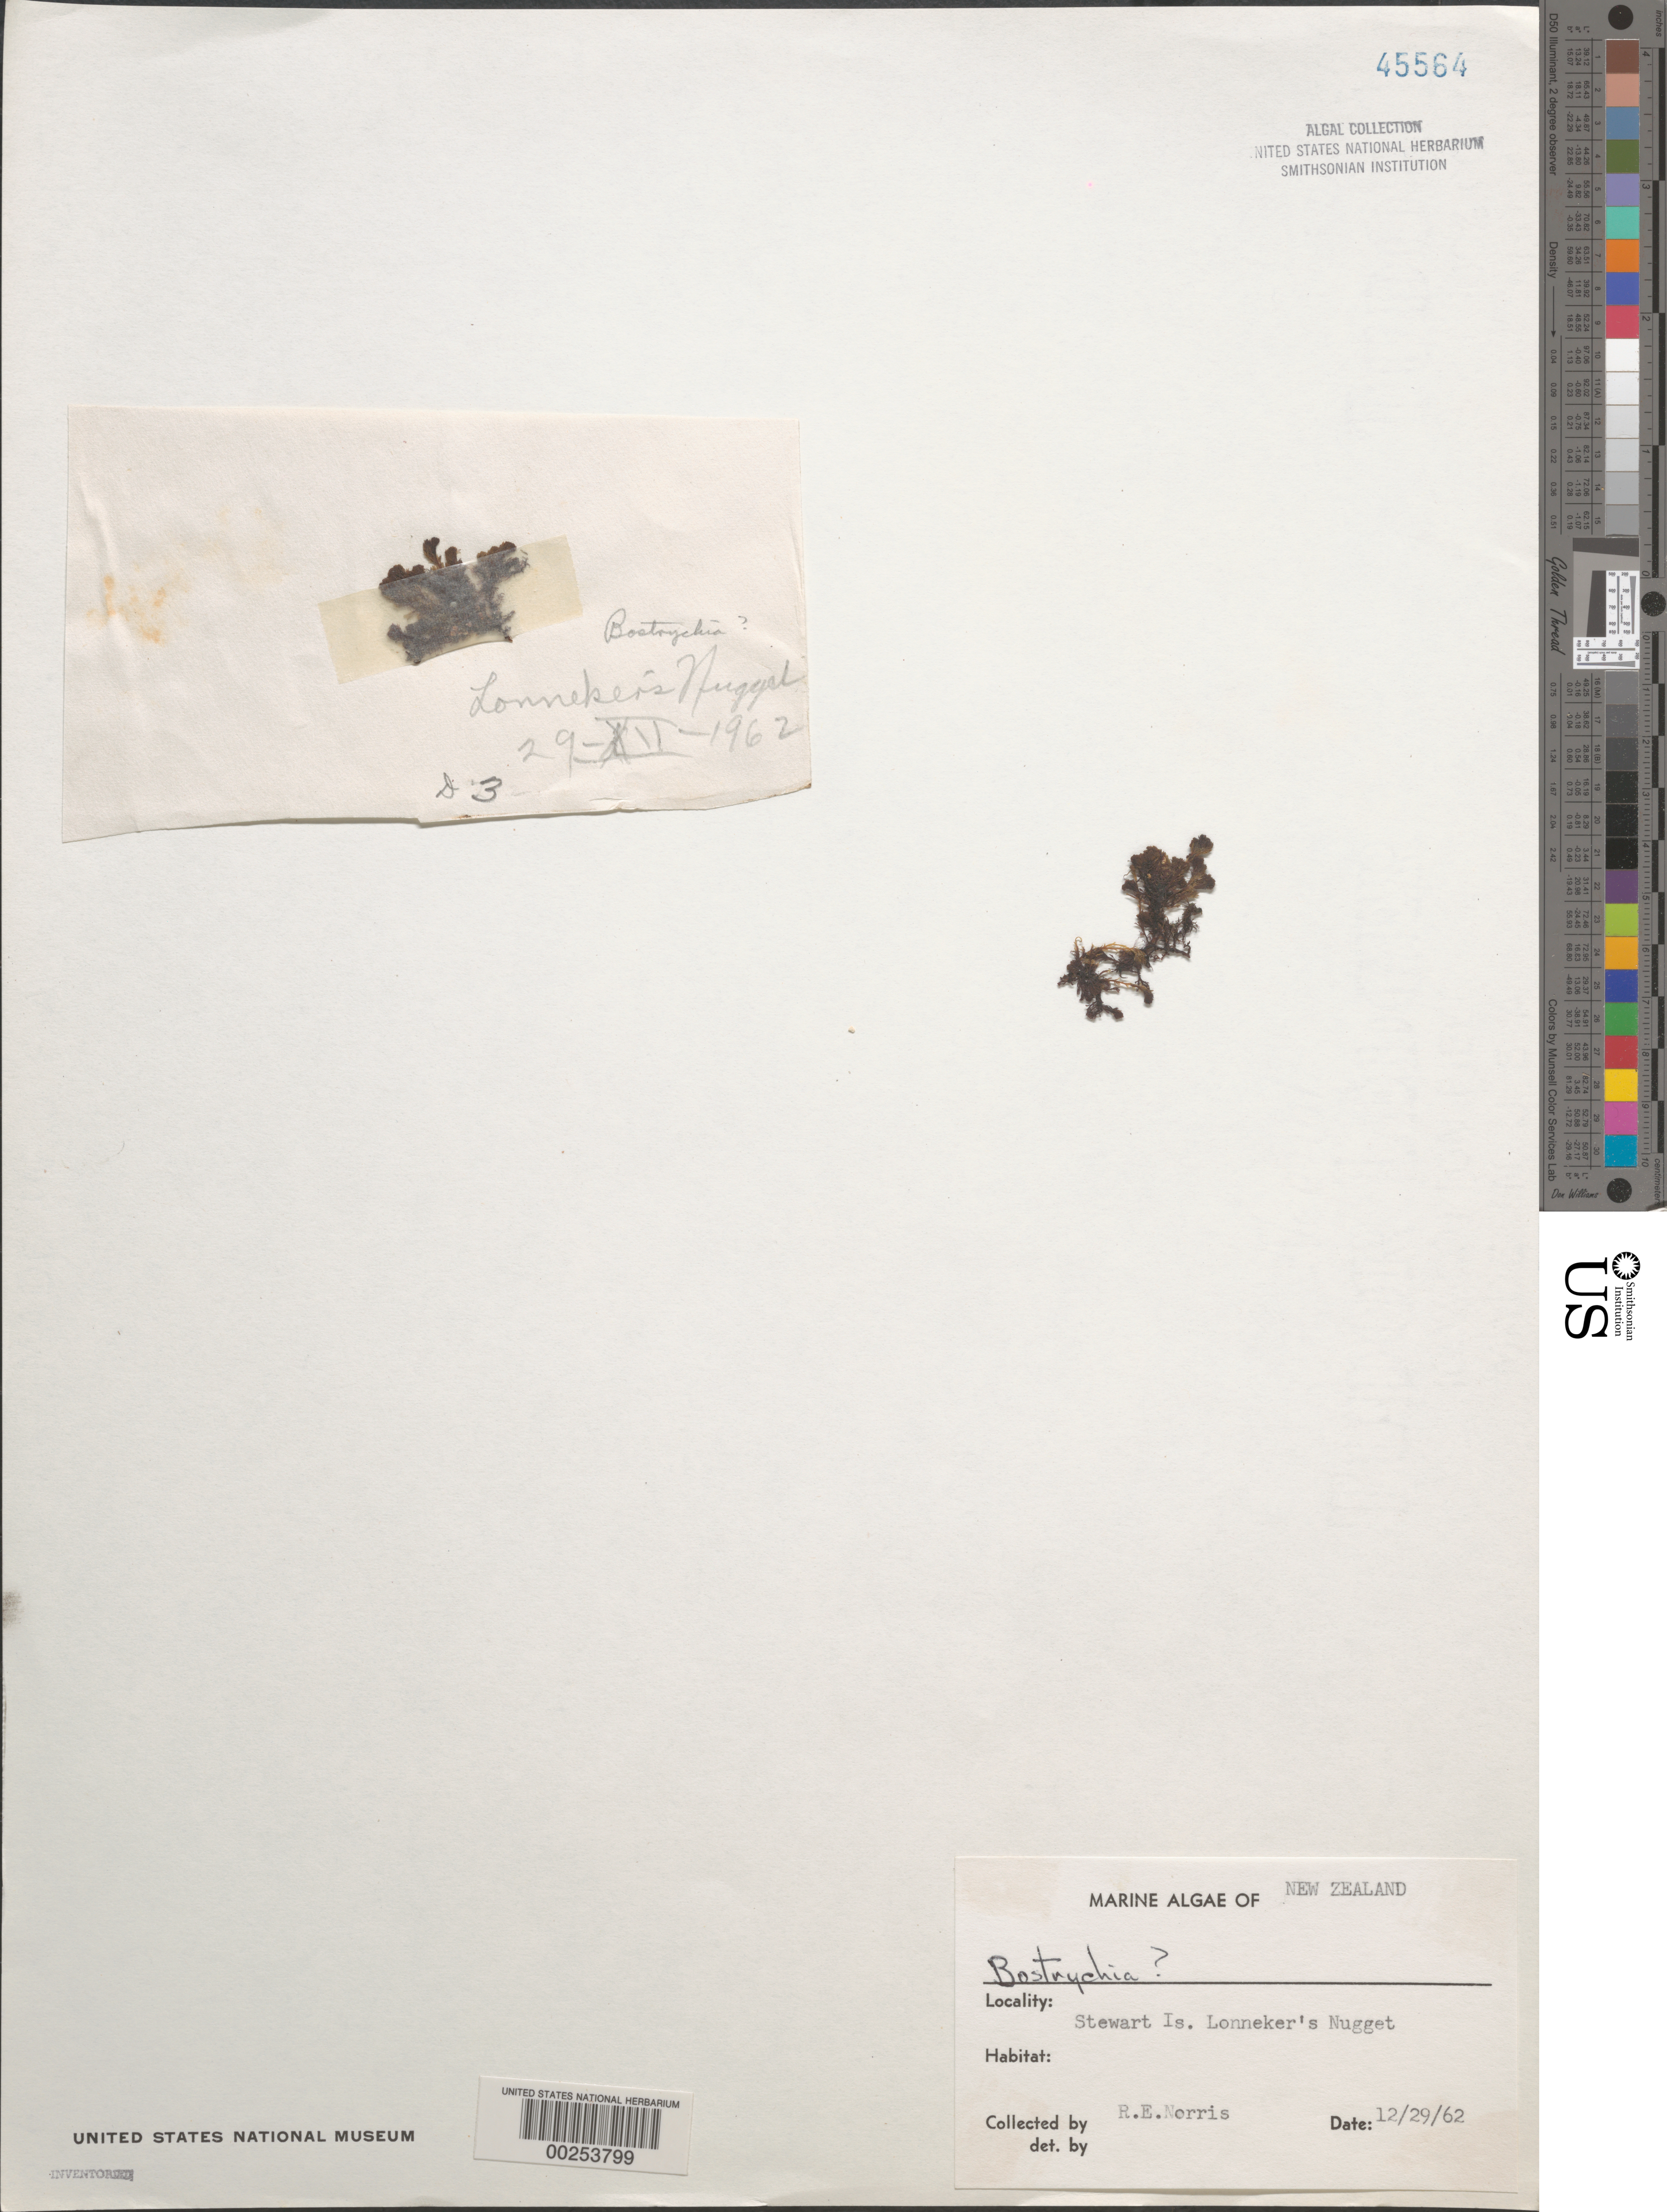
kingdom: Plantae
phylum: Rhodophyta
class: Florideophyceae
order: Ceramiales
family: Rhodomelaceae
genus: Bostrychia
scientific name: Bostrychia sp.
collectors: R. E. Norris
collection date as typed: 29 Dec 1962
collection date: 1962-12-29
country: New Zealand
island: Stewart Island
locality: Lonneker's Nugget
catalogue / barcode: US 45564